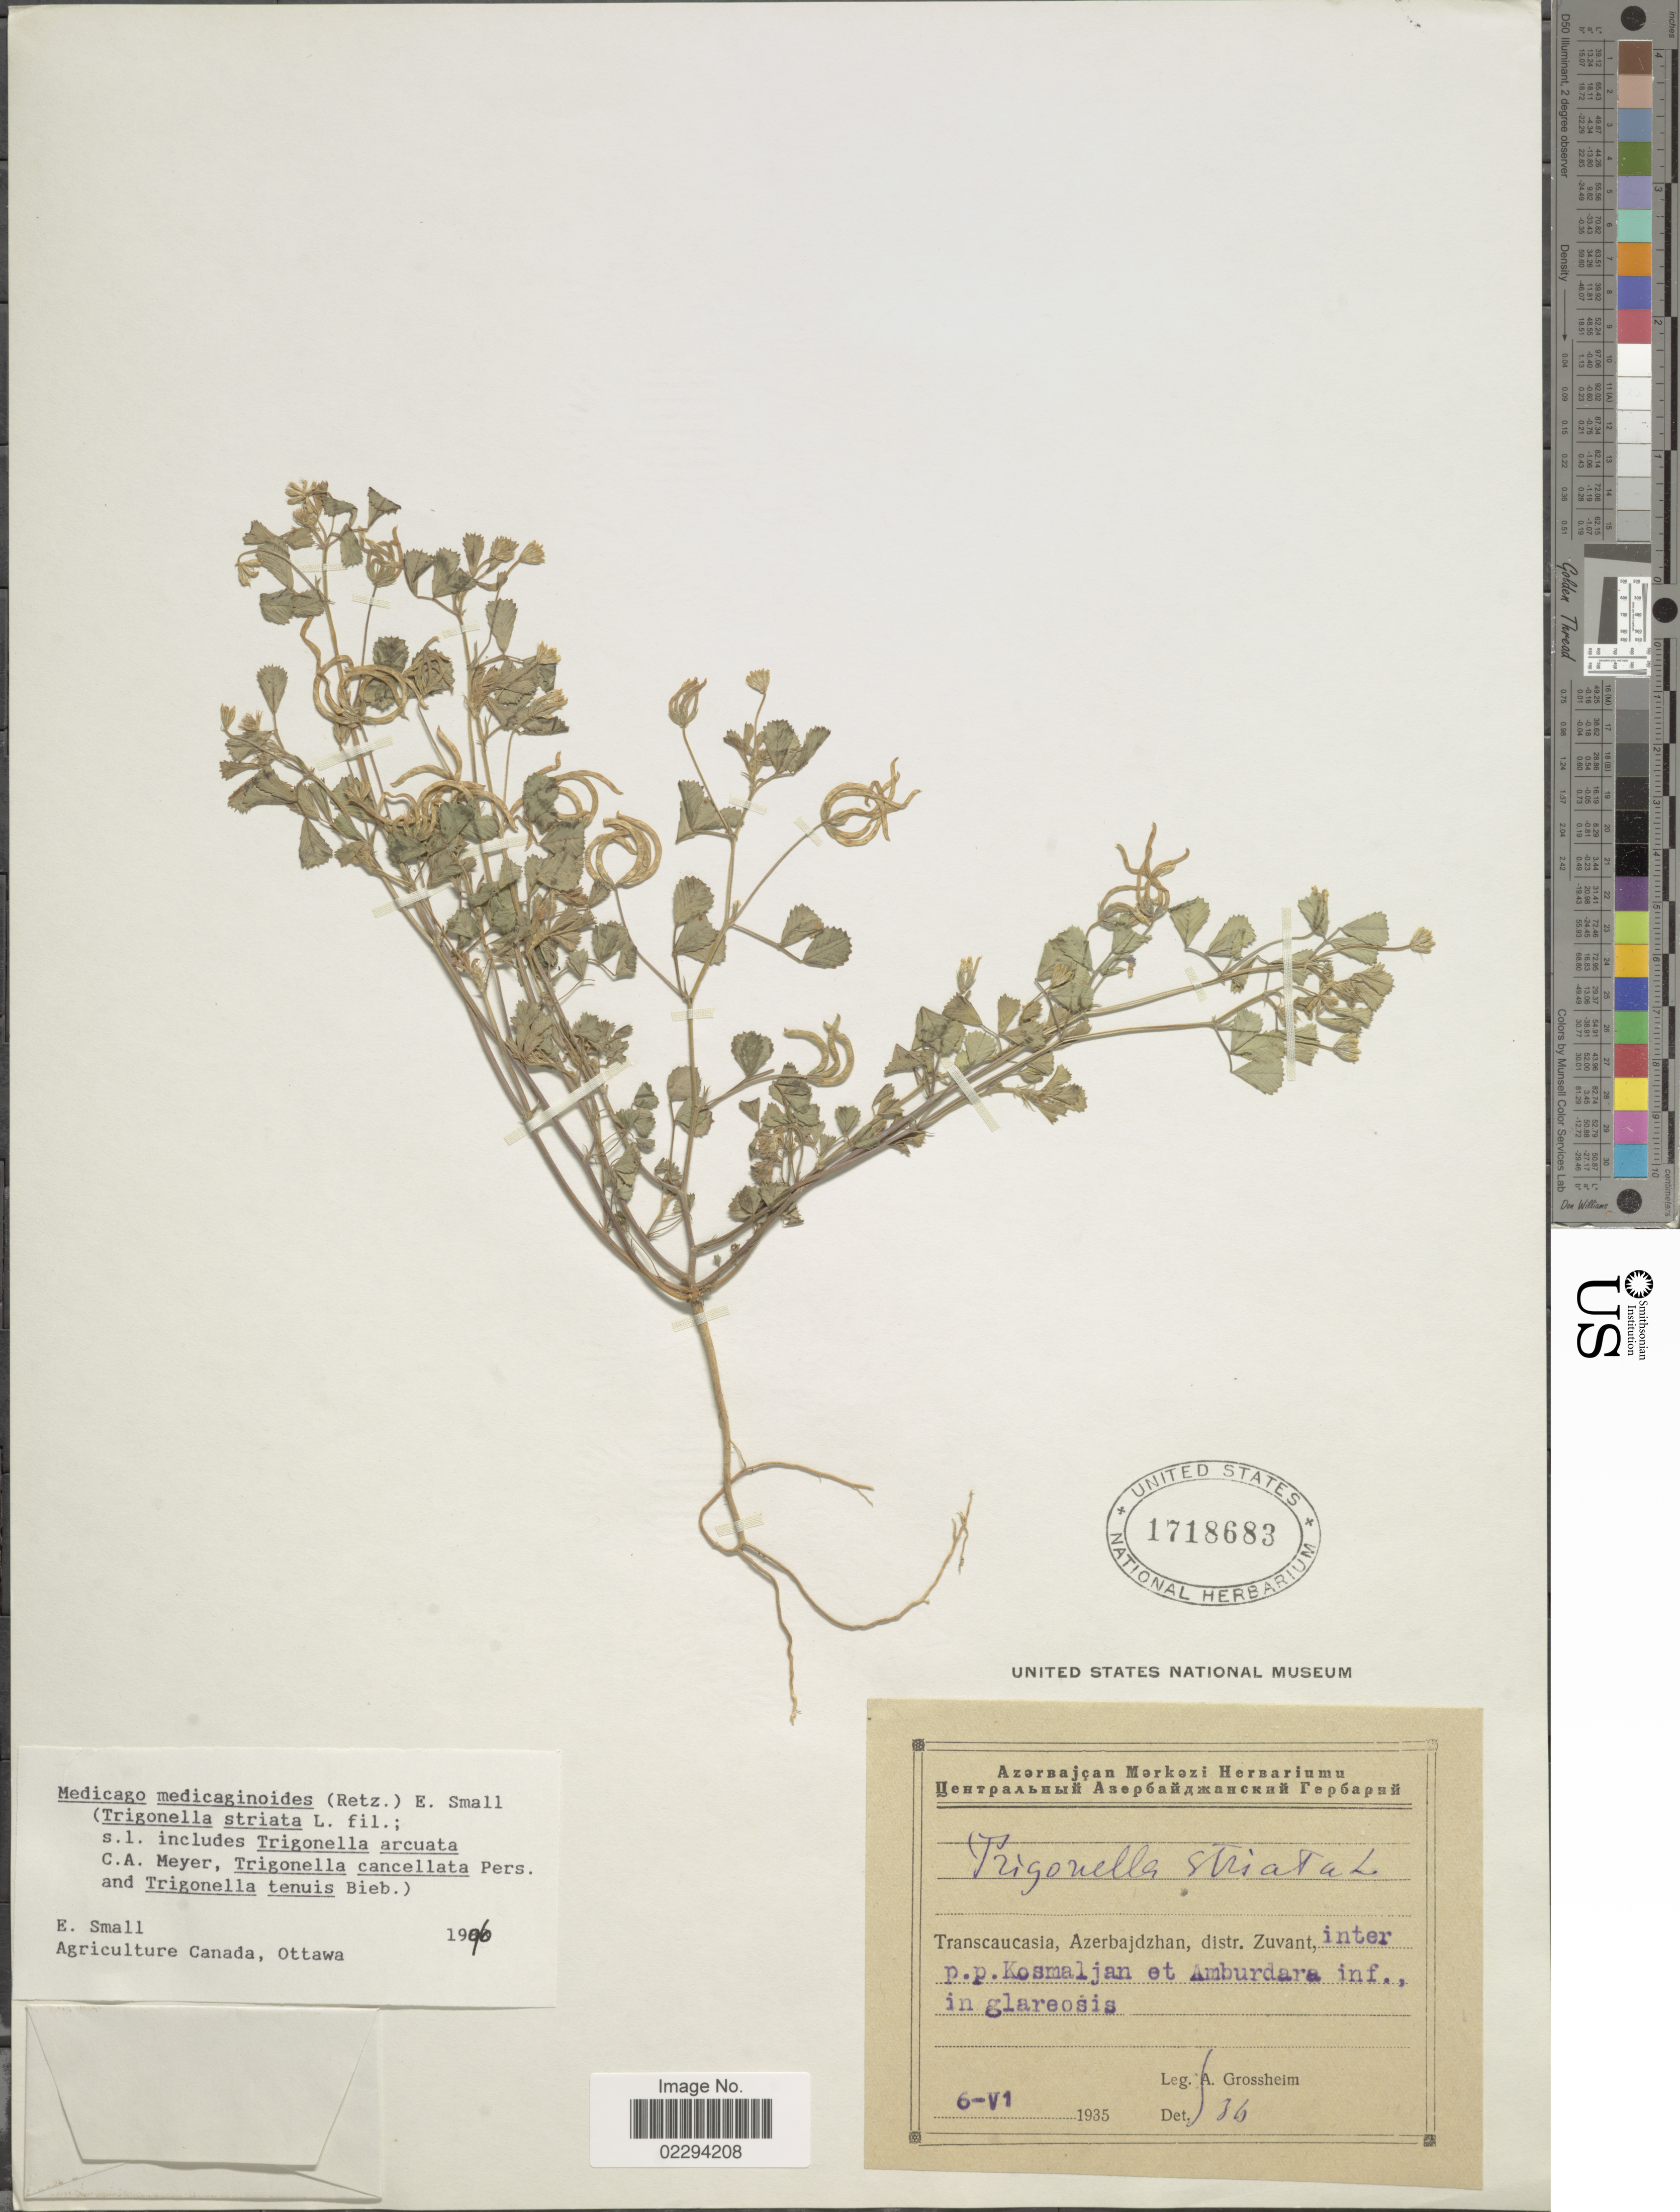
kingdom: Plantae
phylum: Tracheophyta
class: Magnoliopsida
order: Fabales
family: Fabaceae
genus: Medicago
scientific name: Medicago medicaginoides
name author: (Retz.) Small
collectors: A. Grossheim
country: Azerbaijan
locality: Transcaucasia, Azerbajdzhan, distr. Zuvant, inter p.p Kosmaljan et Amburdara inf., in glareosis.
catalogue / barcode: US 1718683